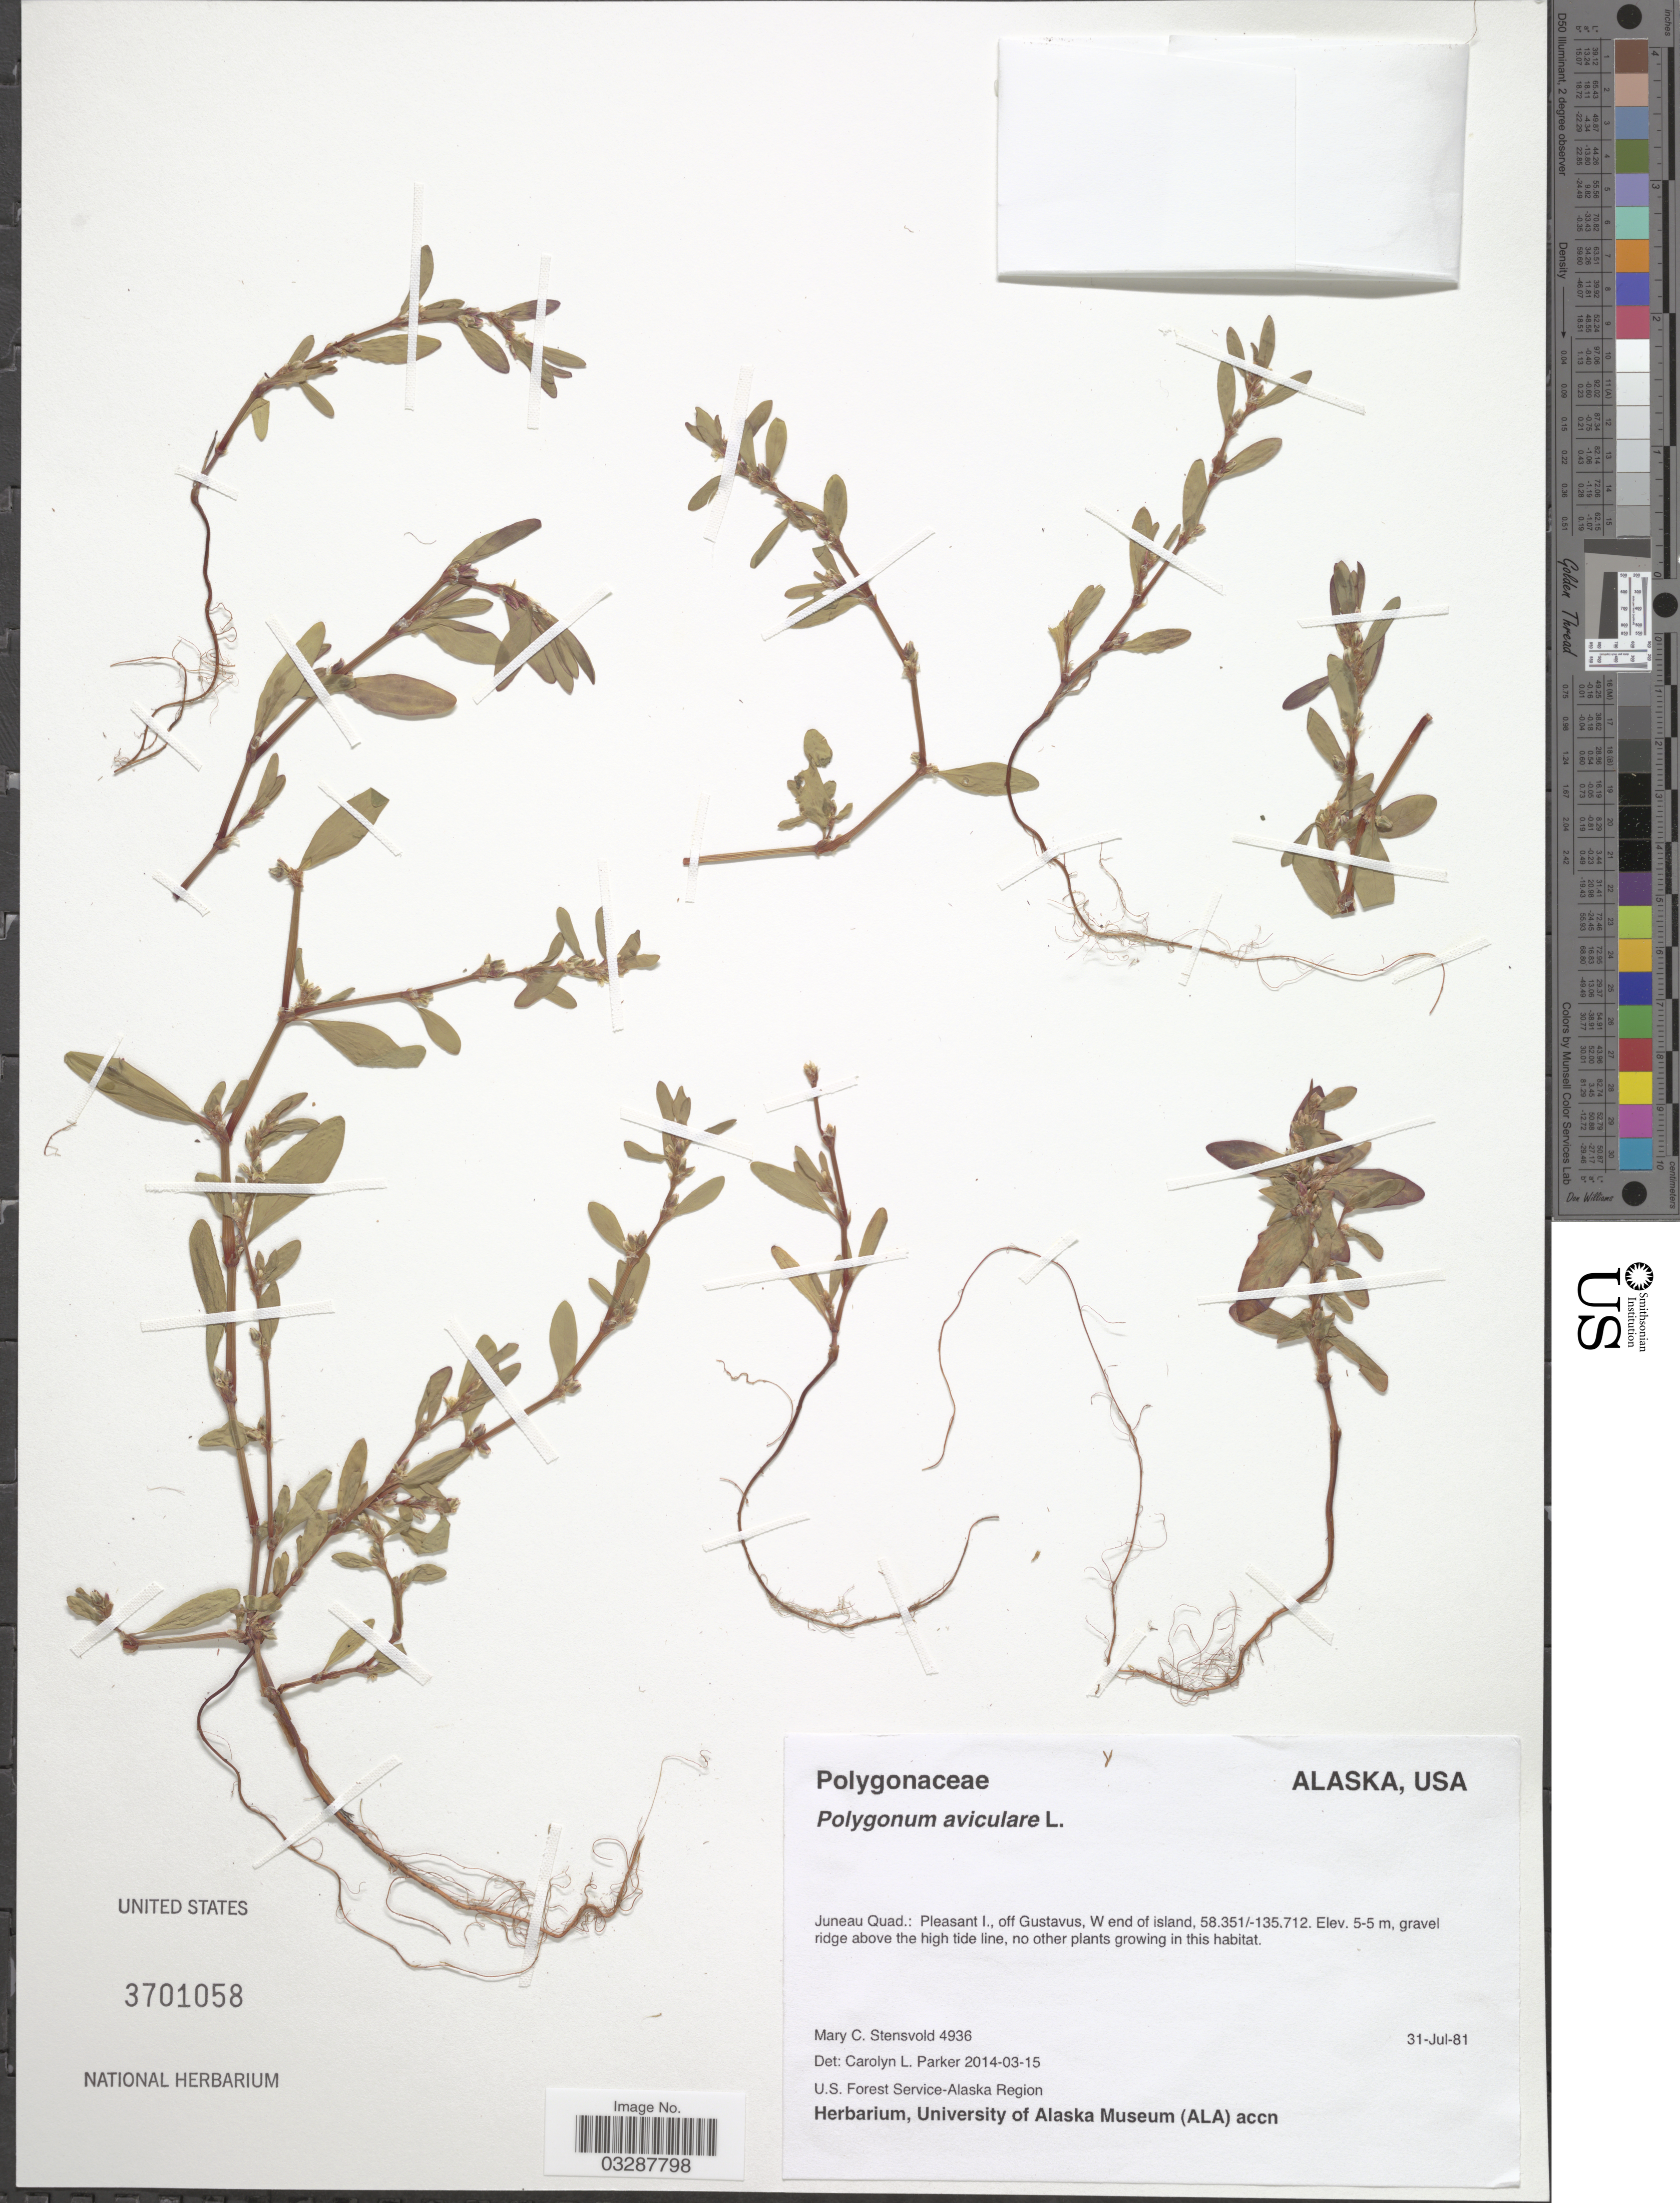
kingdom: Plantae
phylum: Tracheophyta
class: Magnoliopsida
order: Caryophyllales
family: Polygonaceae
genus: Polygonum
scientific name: Polygonum aviculare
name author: L.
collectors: M. Stensvold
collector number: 4936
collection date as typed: Transcribed d/m/y: 31/7/81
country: United States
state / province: Alaska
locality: Juneau Quad: Pleasant I., off Gustavus, W end of island.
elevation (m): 5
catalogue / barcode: US 3701058